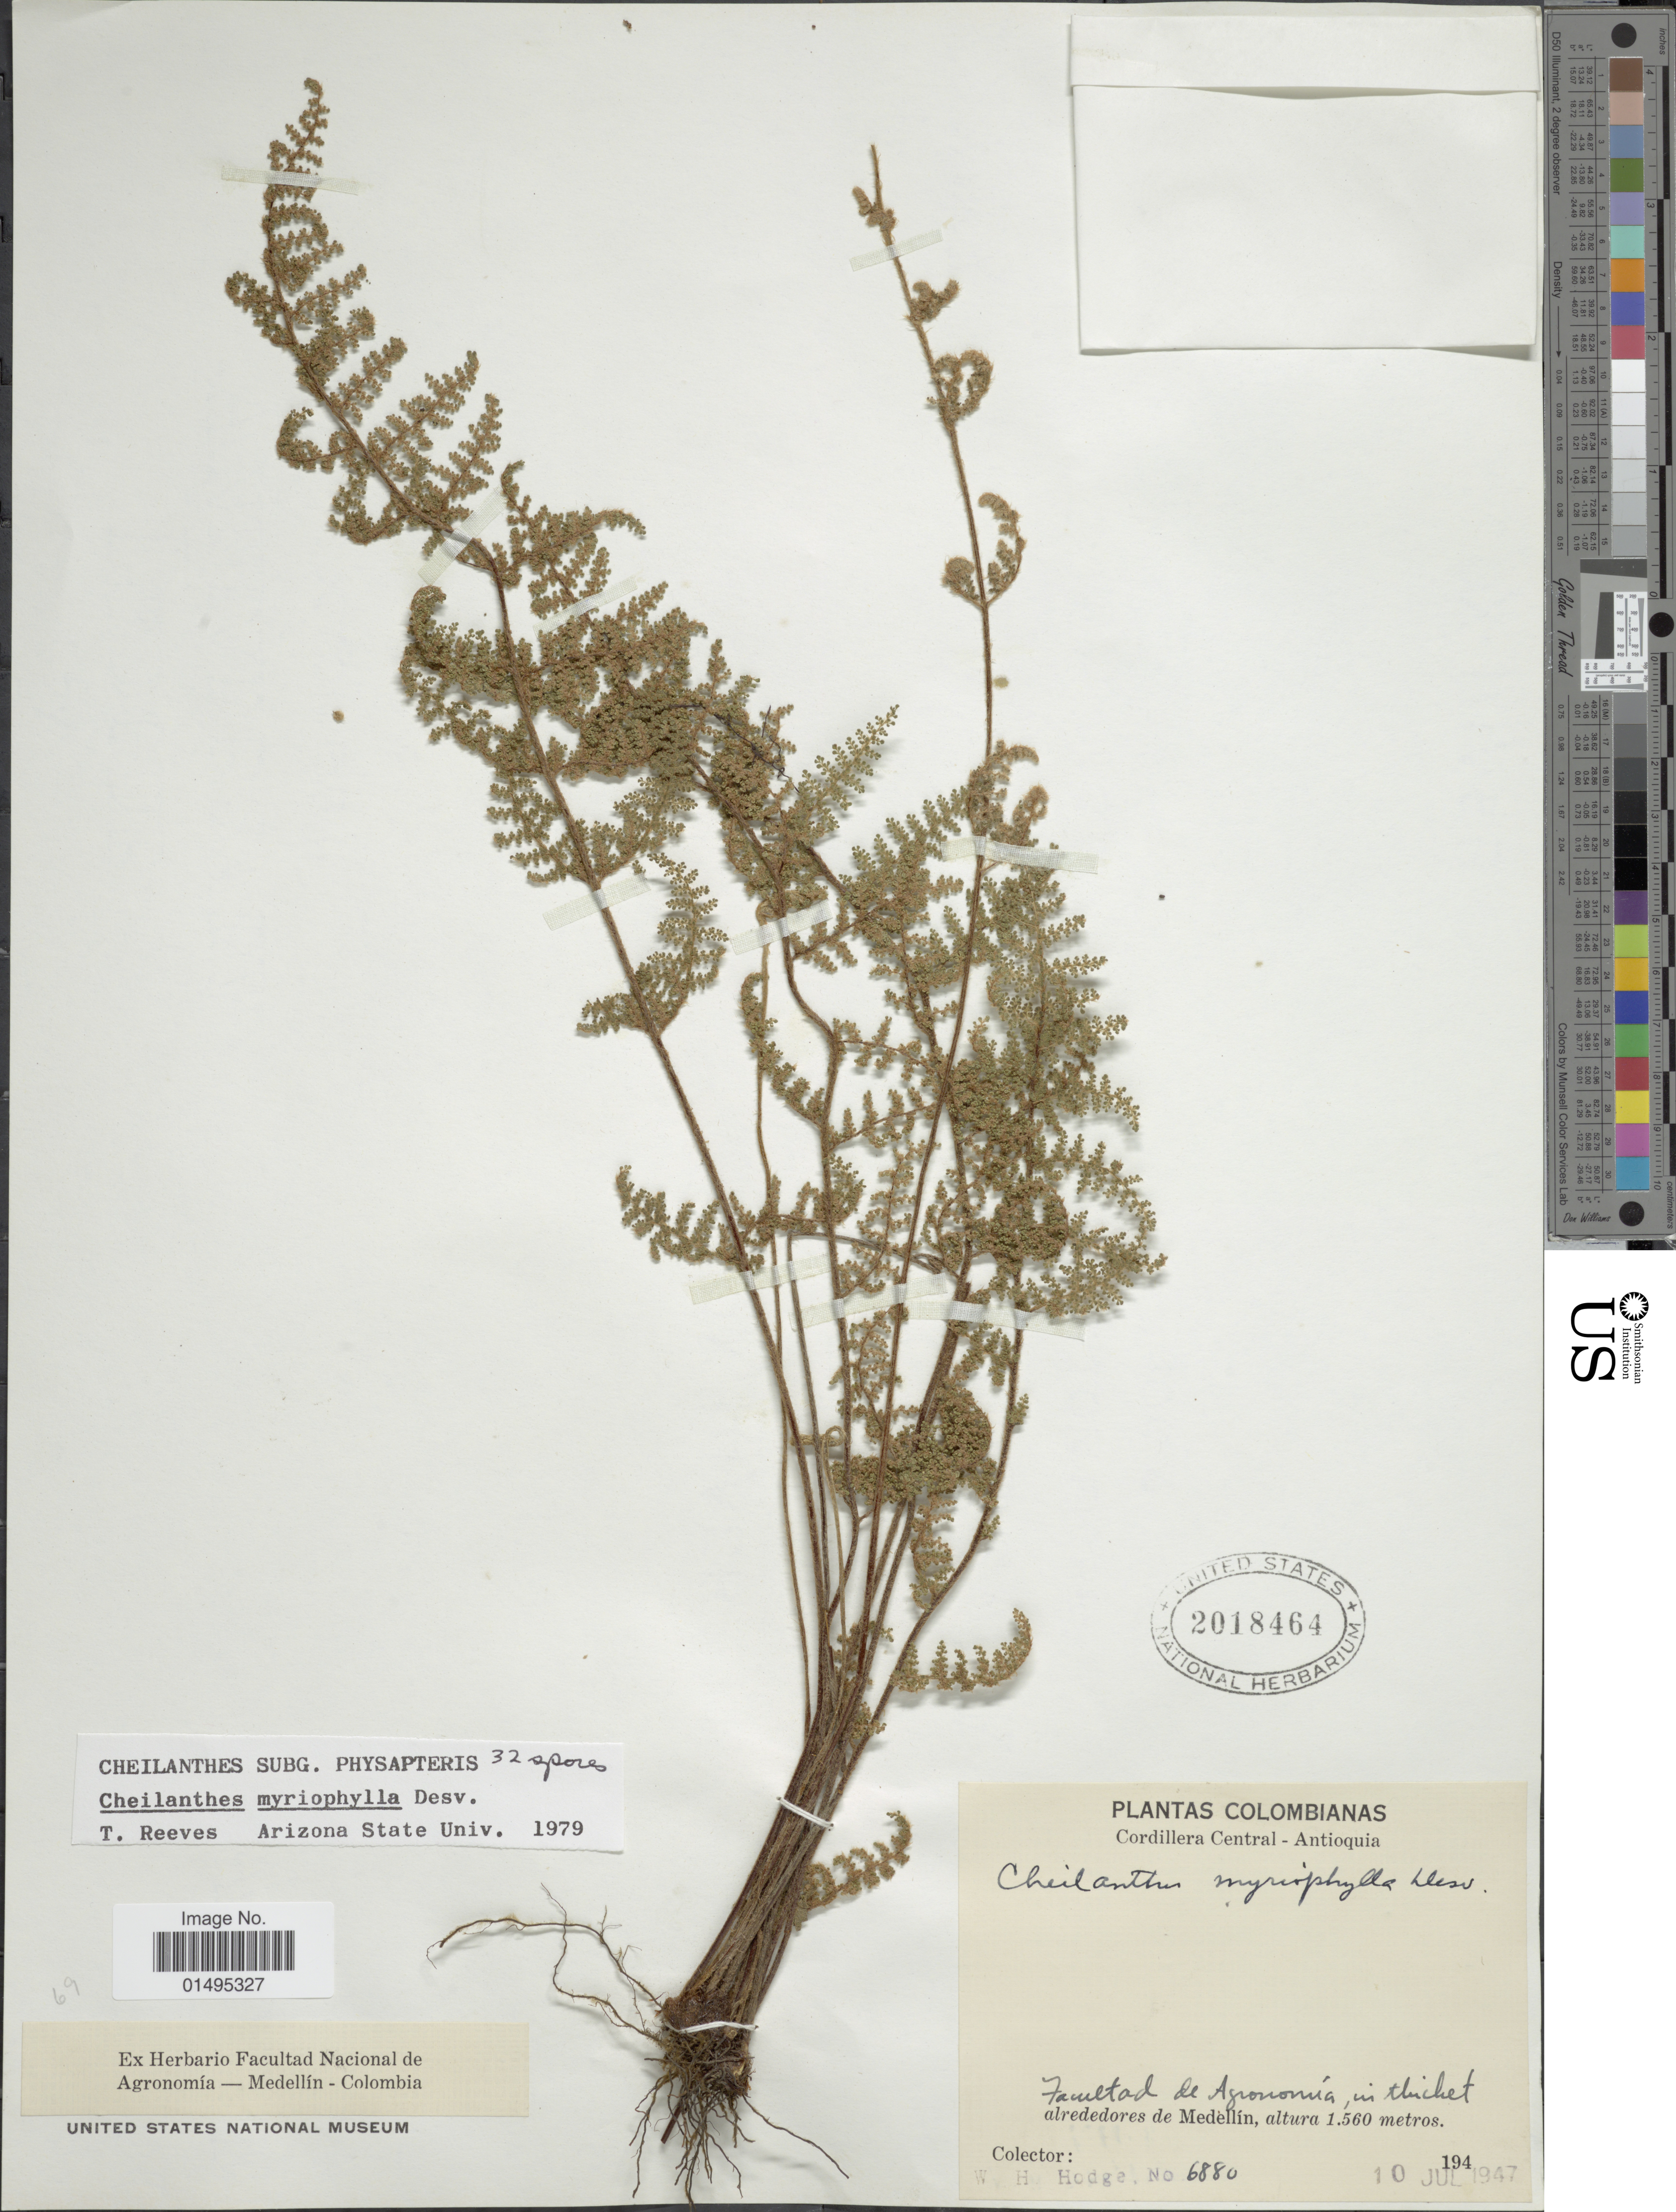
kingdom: Plantae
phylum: Tracheophyta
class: Polypodiopsida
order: Polypodiales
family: Pteridaceae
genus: Myriopteris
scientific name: Myriopteris myriophylla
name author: (Desv.) J. Sm.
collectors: W. Hodge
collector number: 6880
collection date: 1947-07-10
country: Colombia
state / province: Antioquia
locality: Colombianas. Cordillera Central - Antioquia, Facultad de Agronomia, in thicket alrededores de Medellin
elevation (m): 1560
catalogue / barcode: US 2018464